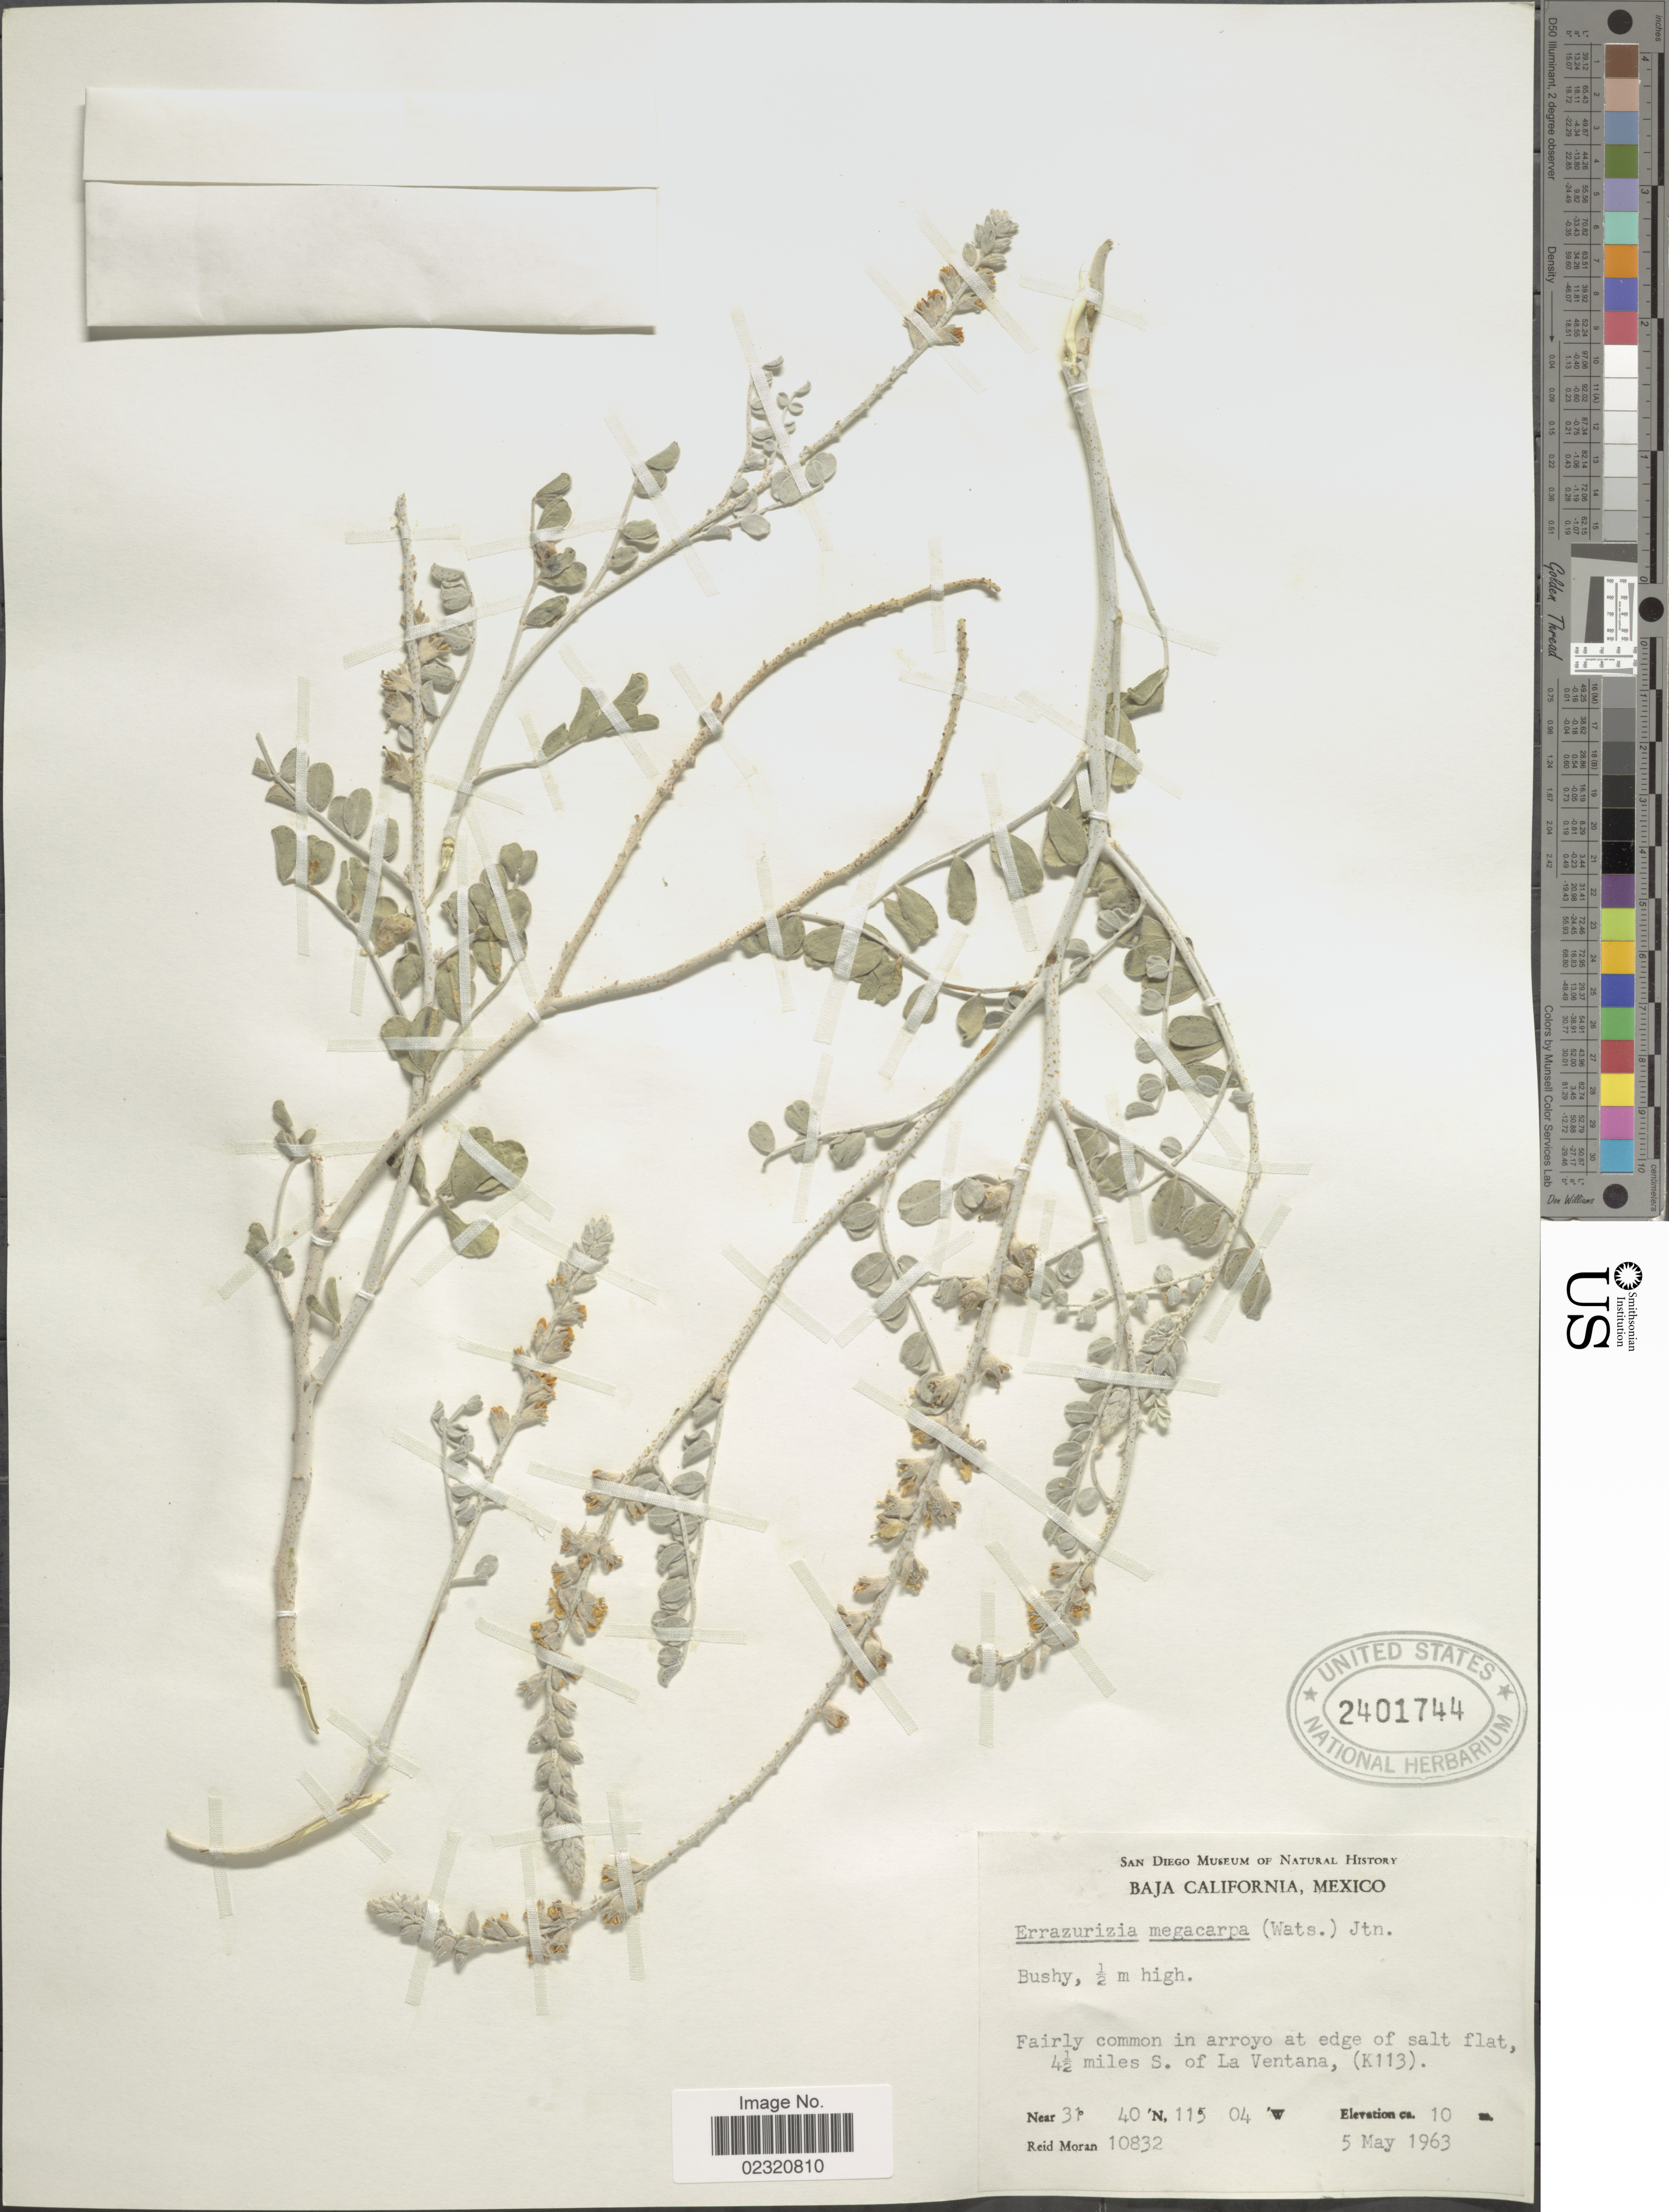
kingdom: Plantae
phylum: Tracheophyta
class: Magnoliopsida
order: Fabales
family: Fabaceae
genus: Errazurizia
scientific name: Errazurizia megacarpa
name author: I.M. Johnst.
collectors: R. V. Moran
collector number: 10832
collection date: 1963-05-05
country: Mexico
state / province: Baja California Norte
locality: Fairly common in arroyo at edge of salt flat, 4 ½ miles S. of La Ventana, (K113)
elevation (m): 10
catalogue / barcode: US 2401744